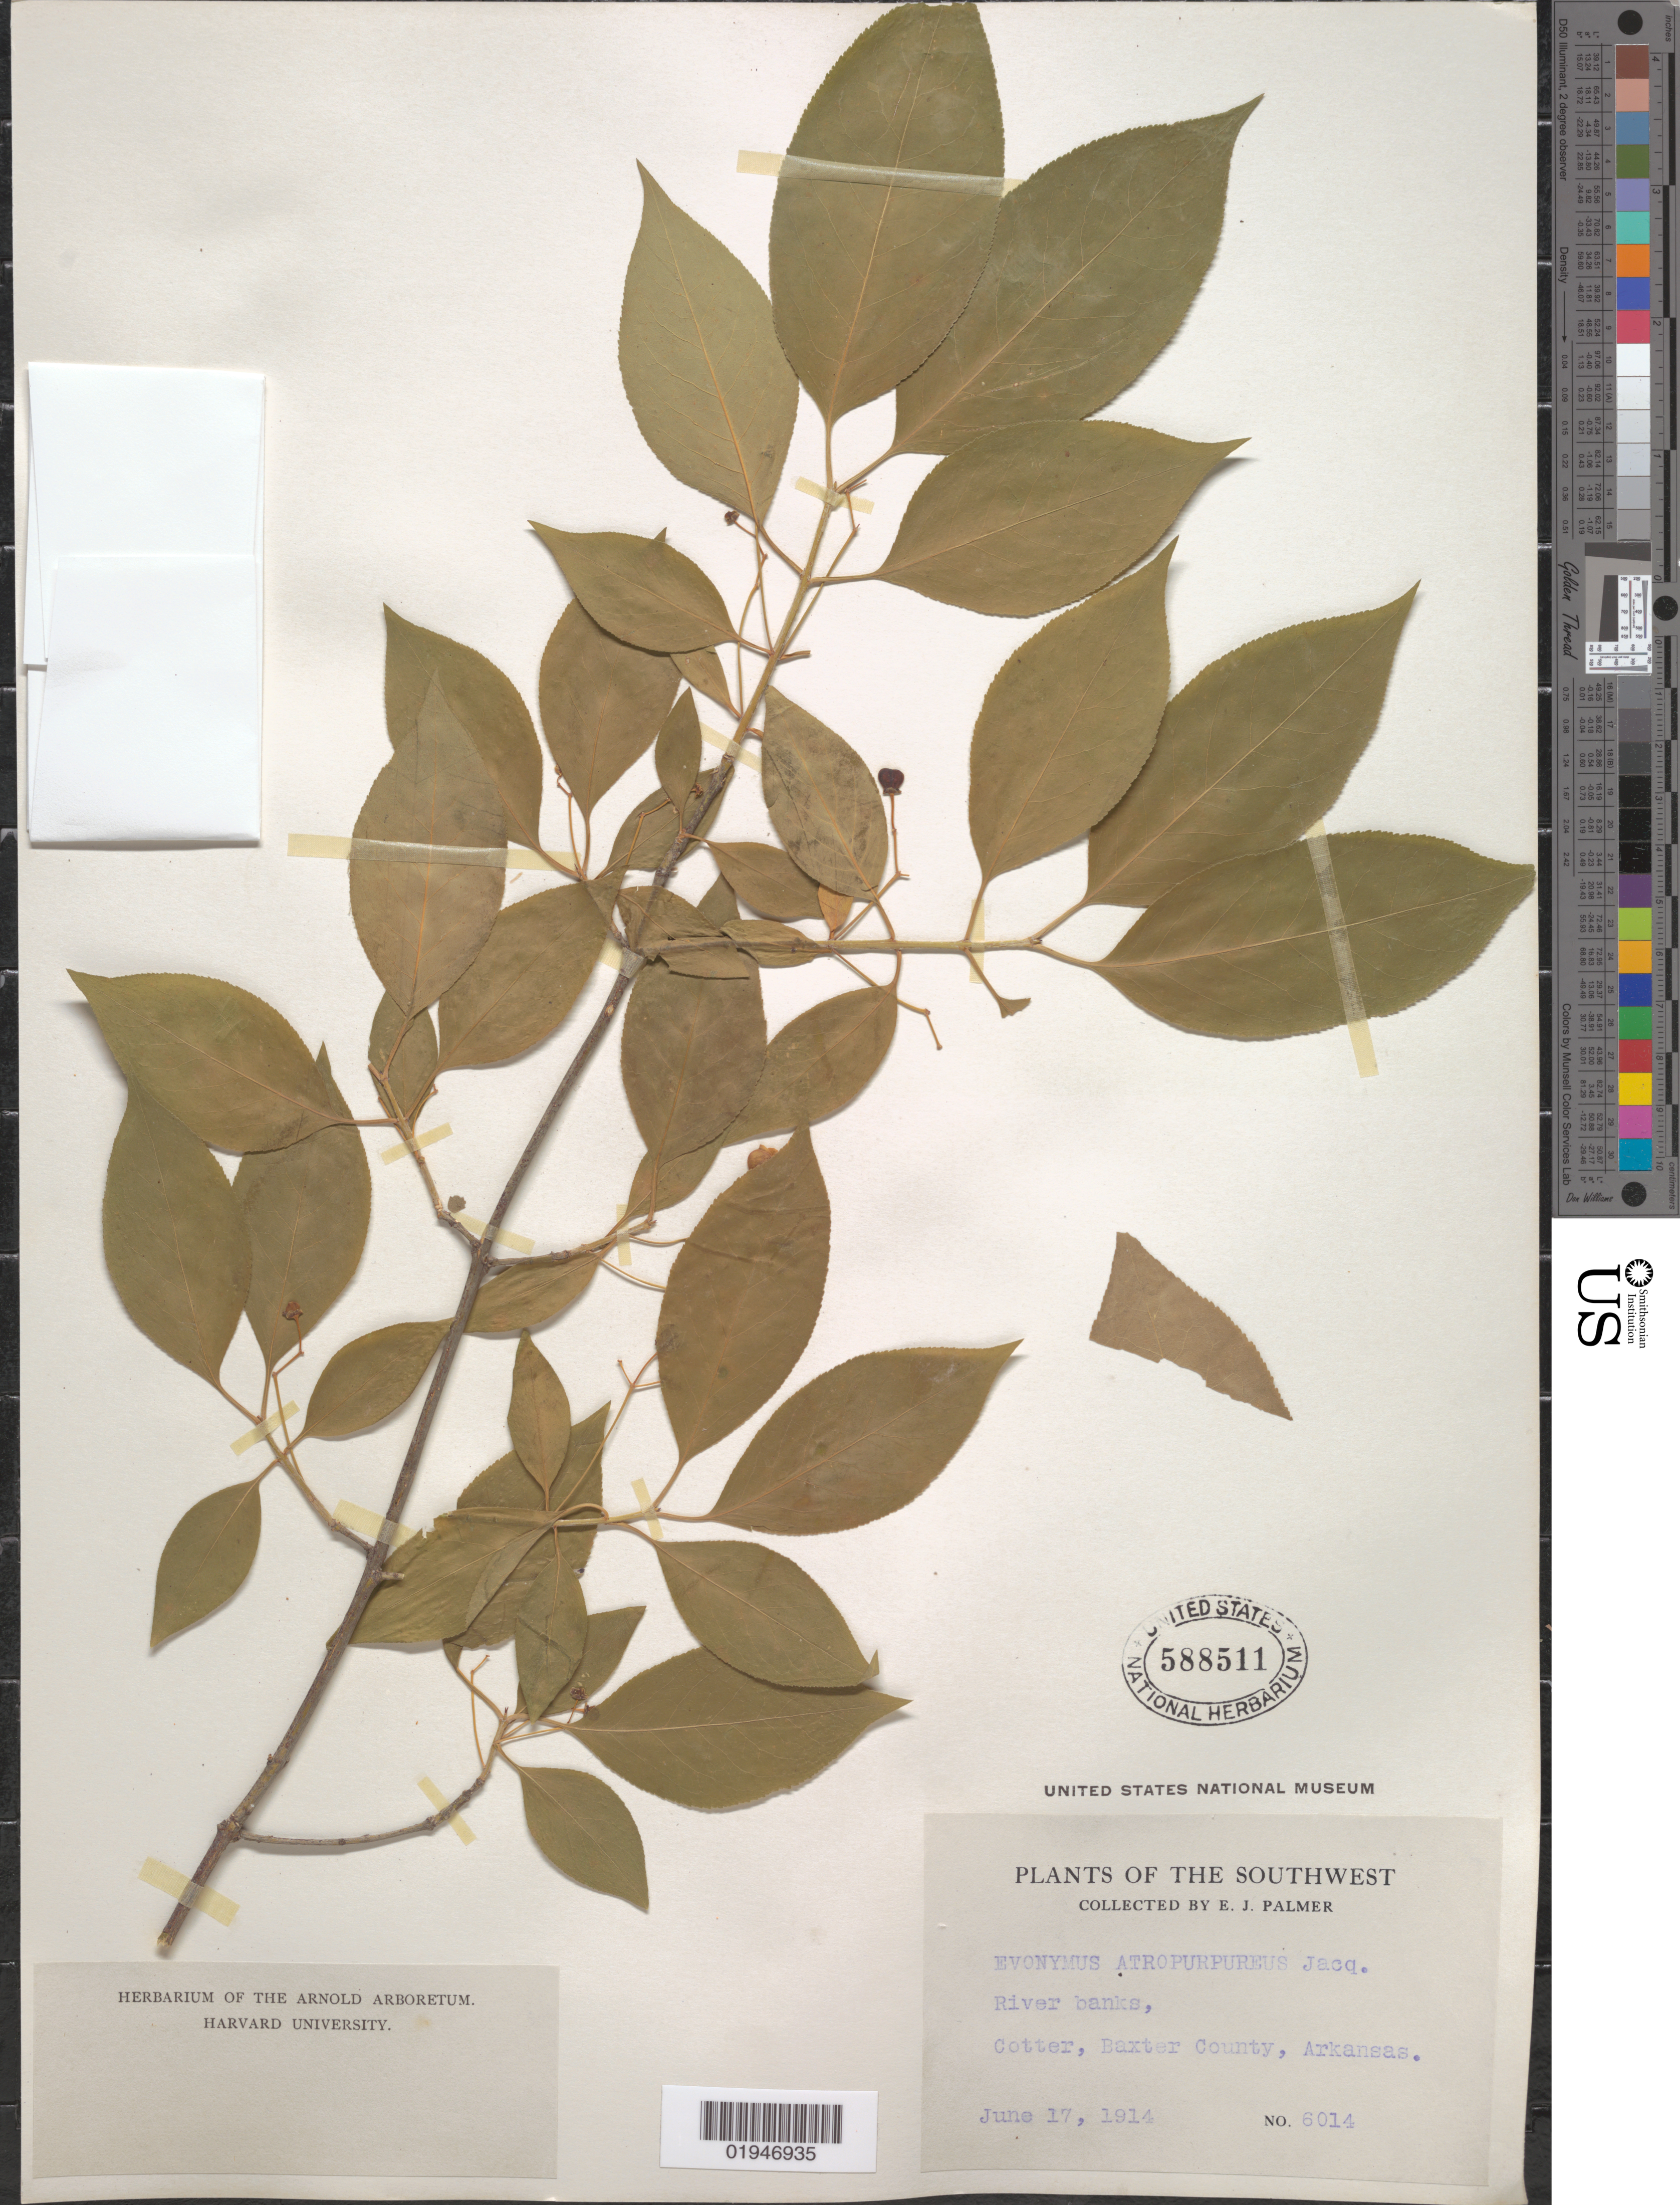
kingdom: Plantae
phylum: Tracheophyta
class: Magnoliopsida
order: Celastrales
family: Celastraceae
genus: Euonymus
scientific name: Euonymus atropurpureus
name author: Jacq.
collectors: E. J. Palmer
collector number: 6014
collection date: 1914-06-17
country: United States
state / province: Arkansas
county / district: Baxter County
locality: Cotter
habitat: River banks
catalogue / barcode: US 588511